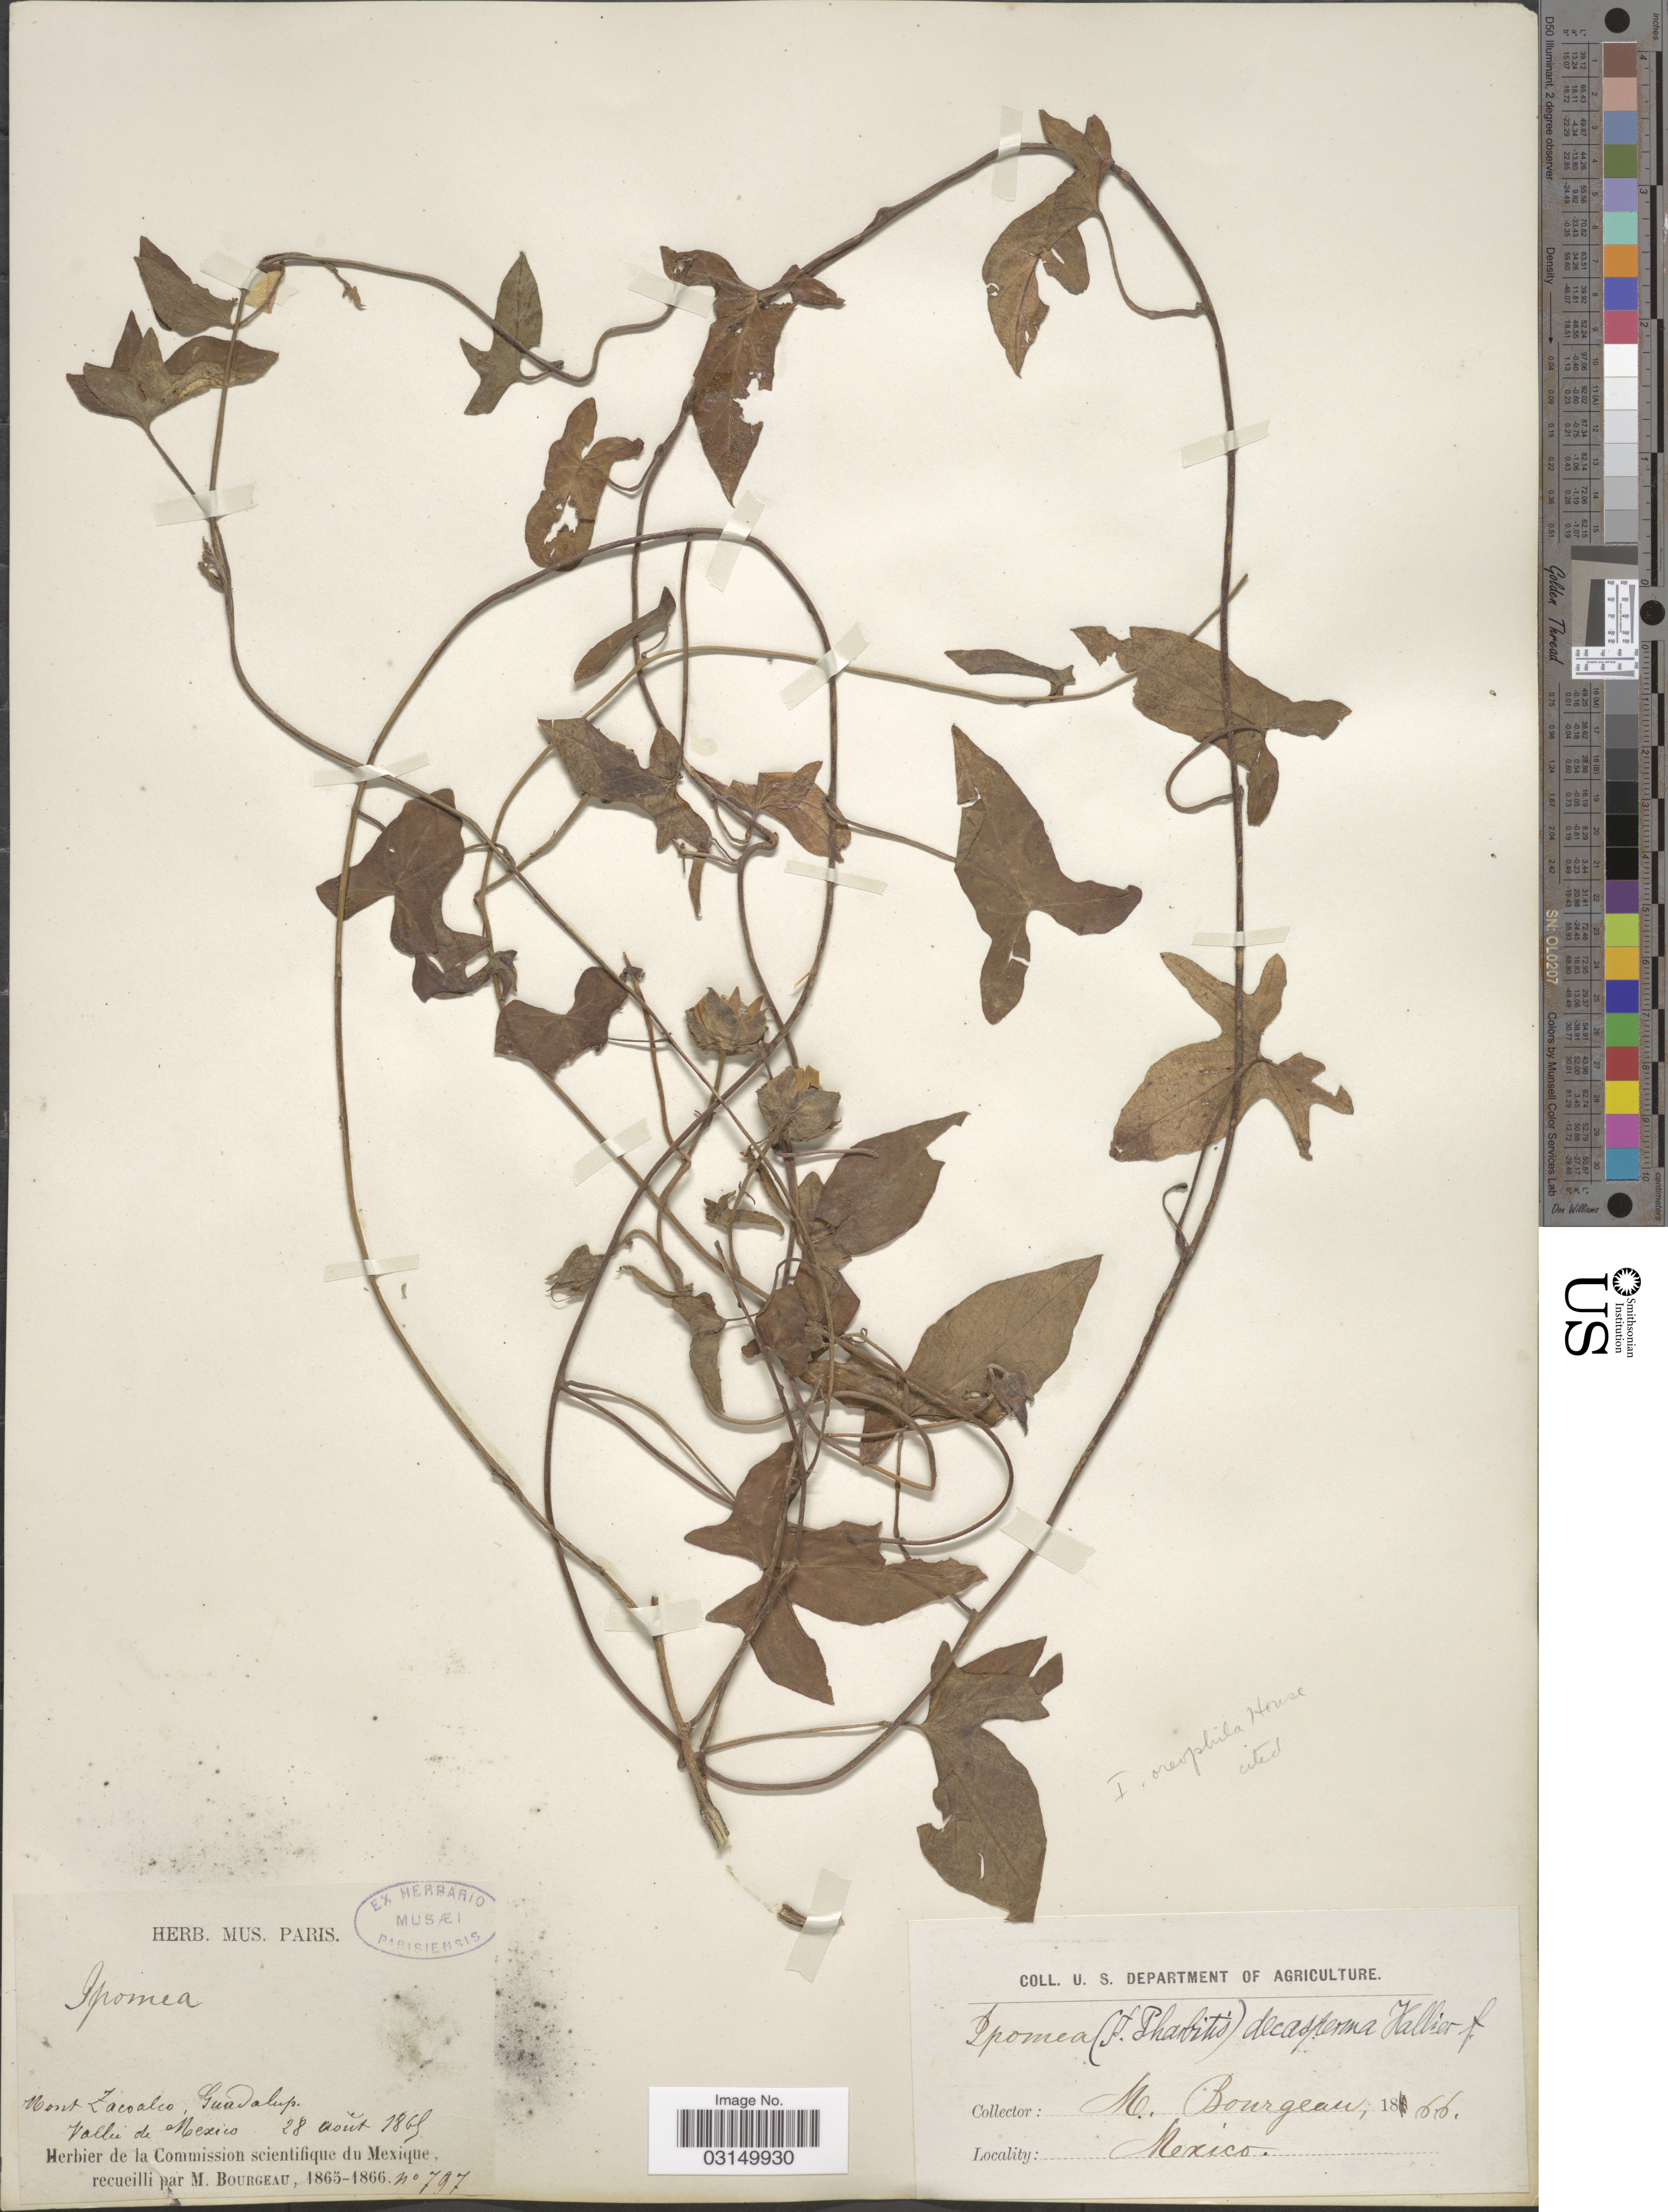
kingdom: Plantae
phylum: Tracheophyta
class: Magnoliopsida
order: Solanales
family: Convolvulaceae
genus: Ipomoea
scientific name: Ipomoea delphinifolia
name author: M. Martens & Galeotti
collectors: M. Bourgeau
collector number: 797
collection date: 1865-08-28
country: Mexico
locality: Mont Zacoalco, Guadalup. Vallée de Mexico.